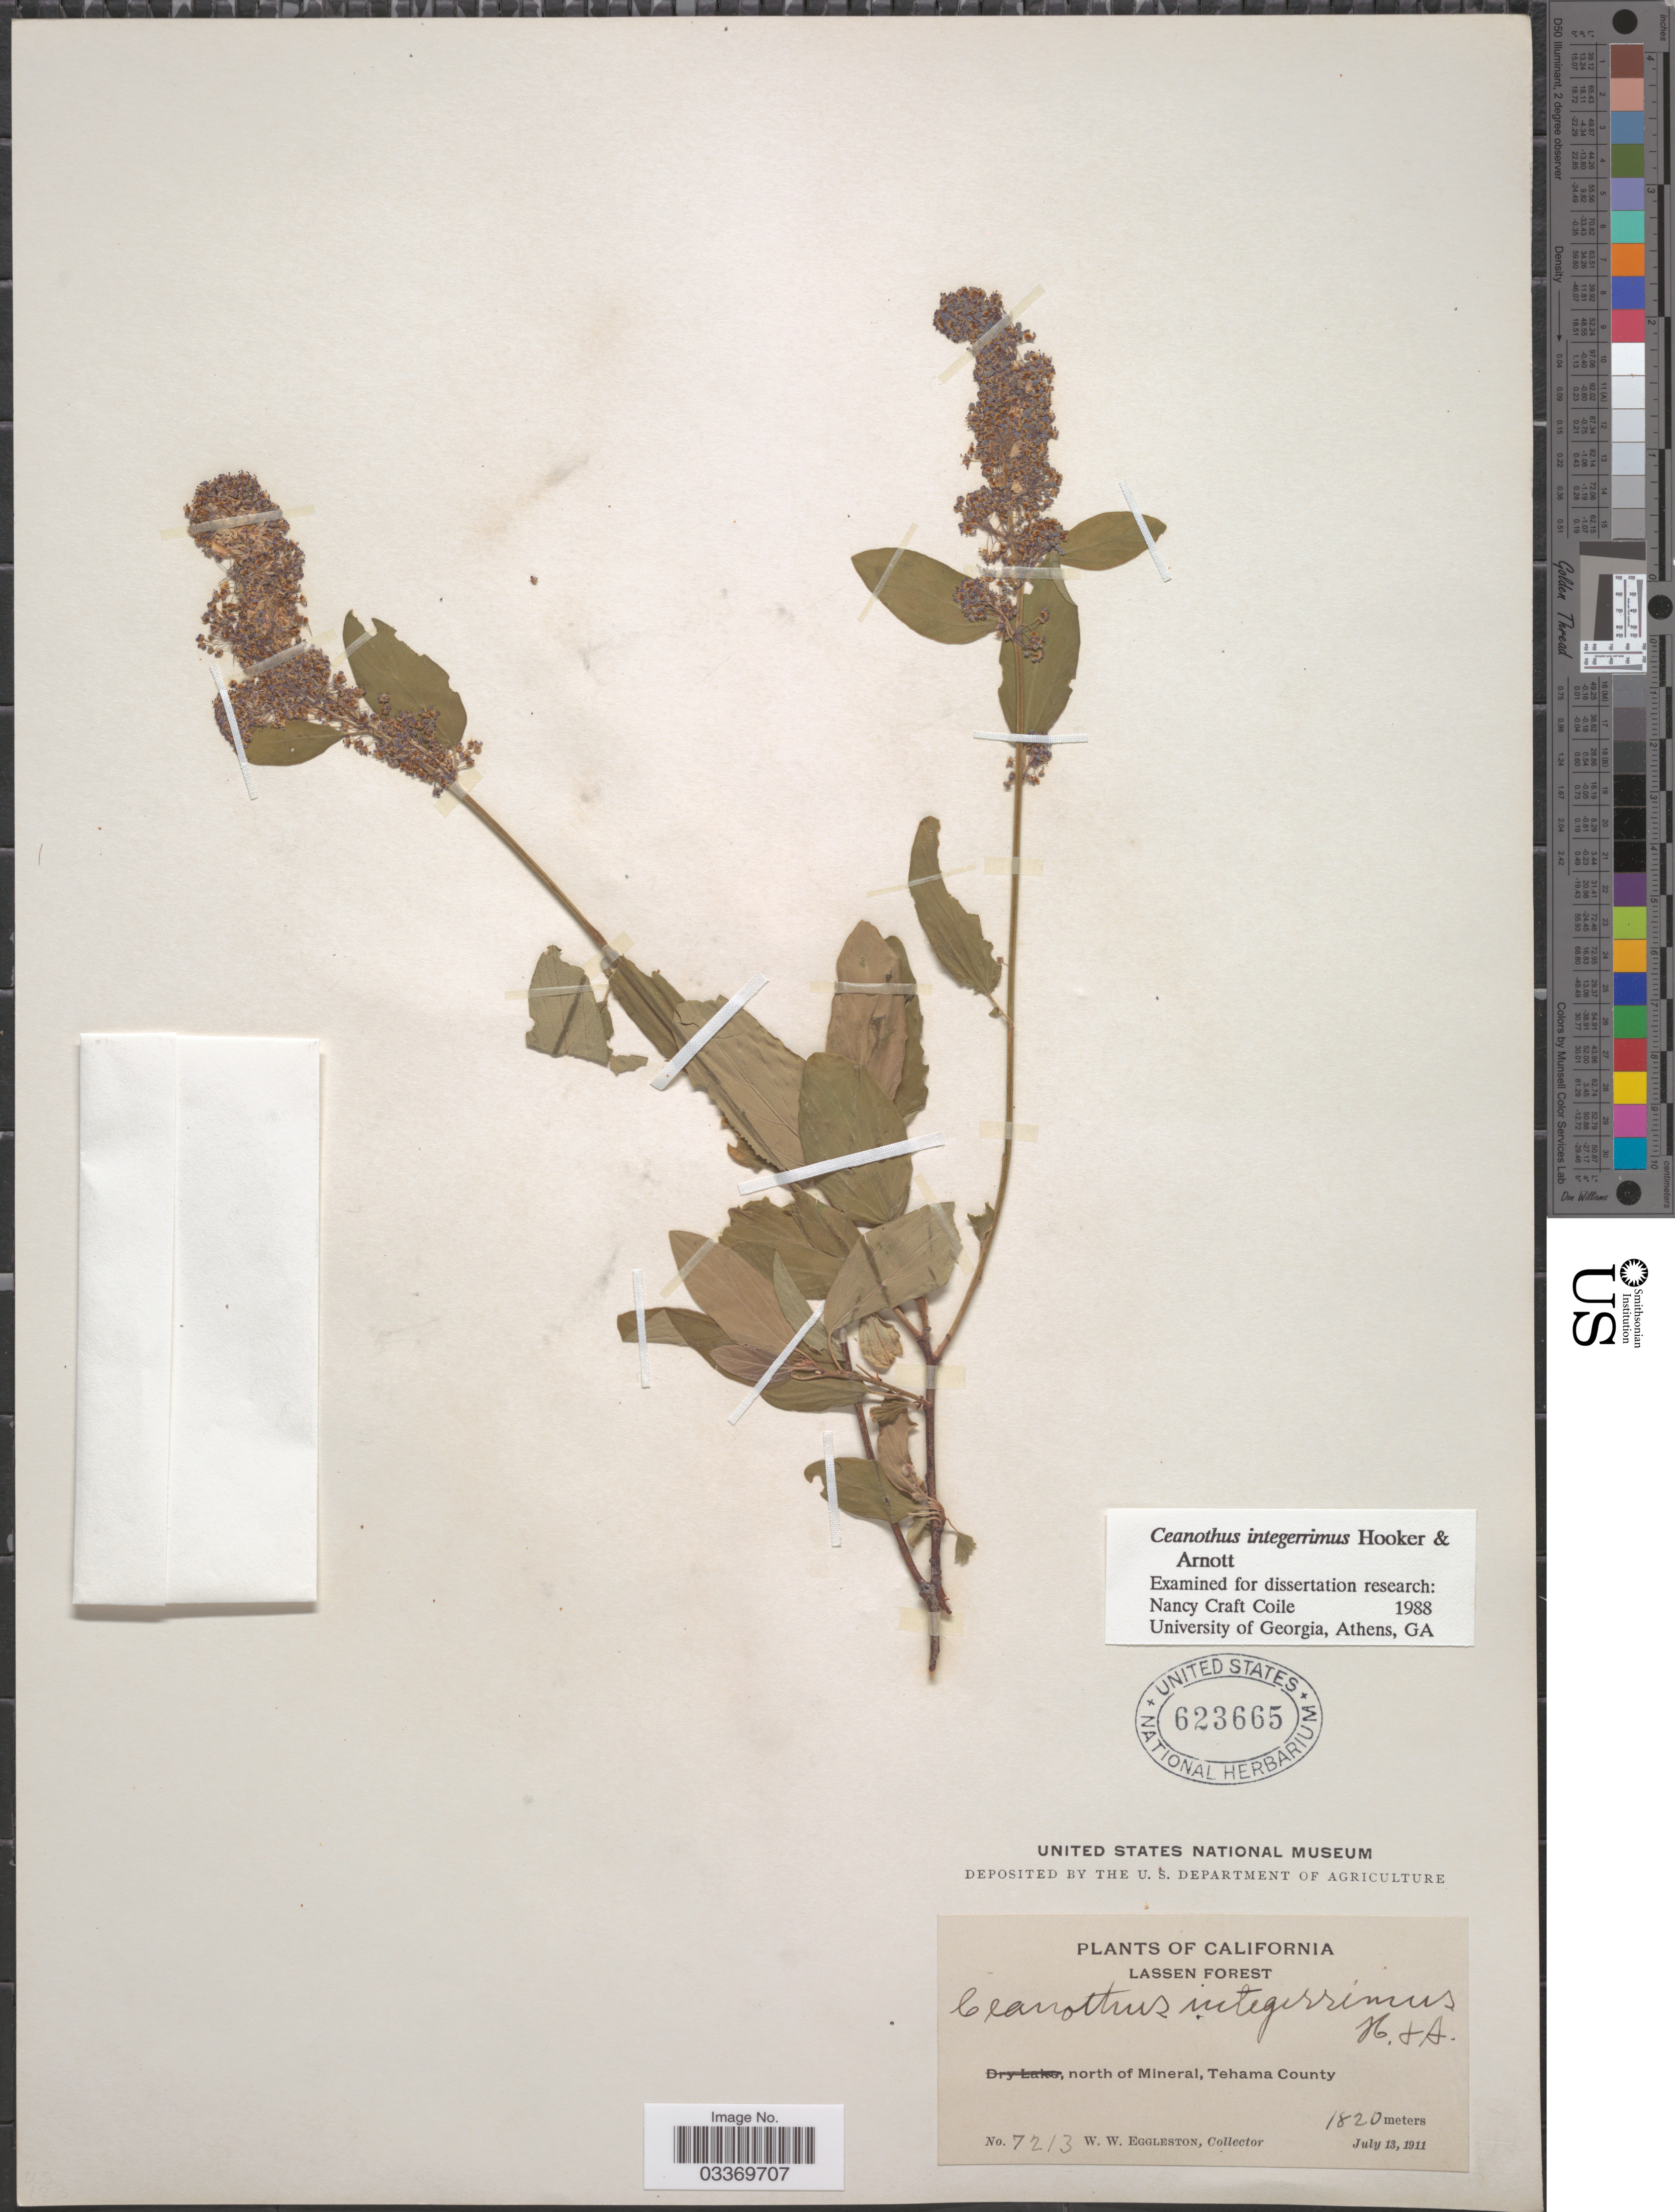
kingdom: Plantae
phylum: Tracheophyta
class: Magnoliopsida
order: Rosales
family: Rhamnaceae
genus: Ceanothus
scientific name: Ceanothus integerrimus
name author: Hook. & Arn.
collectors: W. W. Eggleston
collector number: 7213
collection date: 1911-07-13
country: United States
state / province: California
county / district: Tehama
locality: Lassen Forest. North of Mineral, Tehama County.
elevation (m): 1820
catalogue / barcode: US 623665